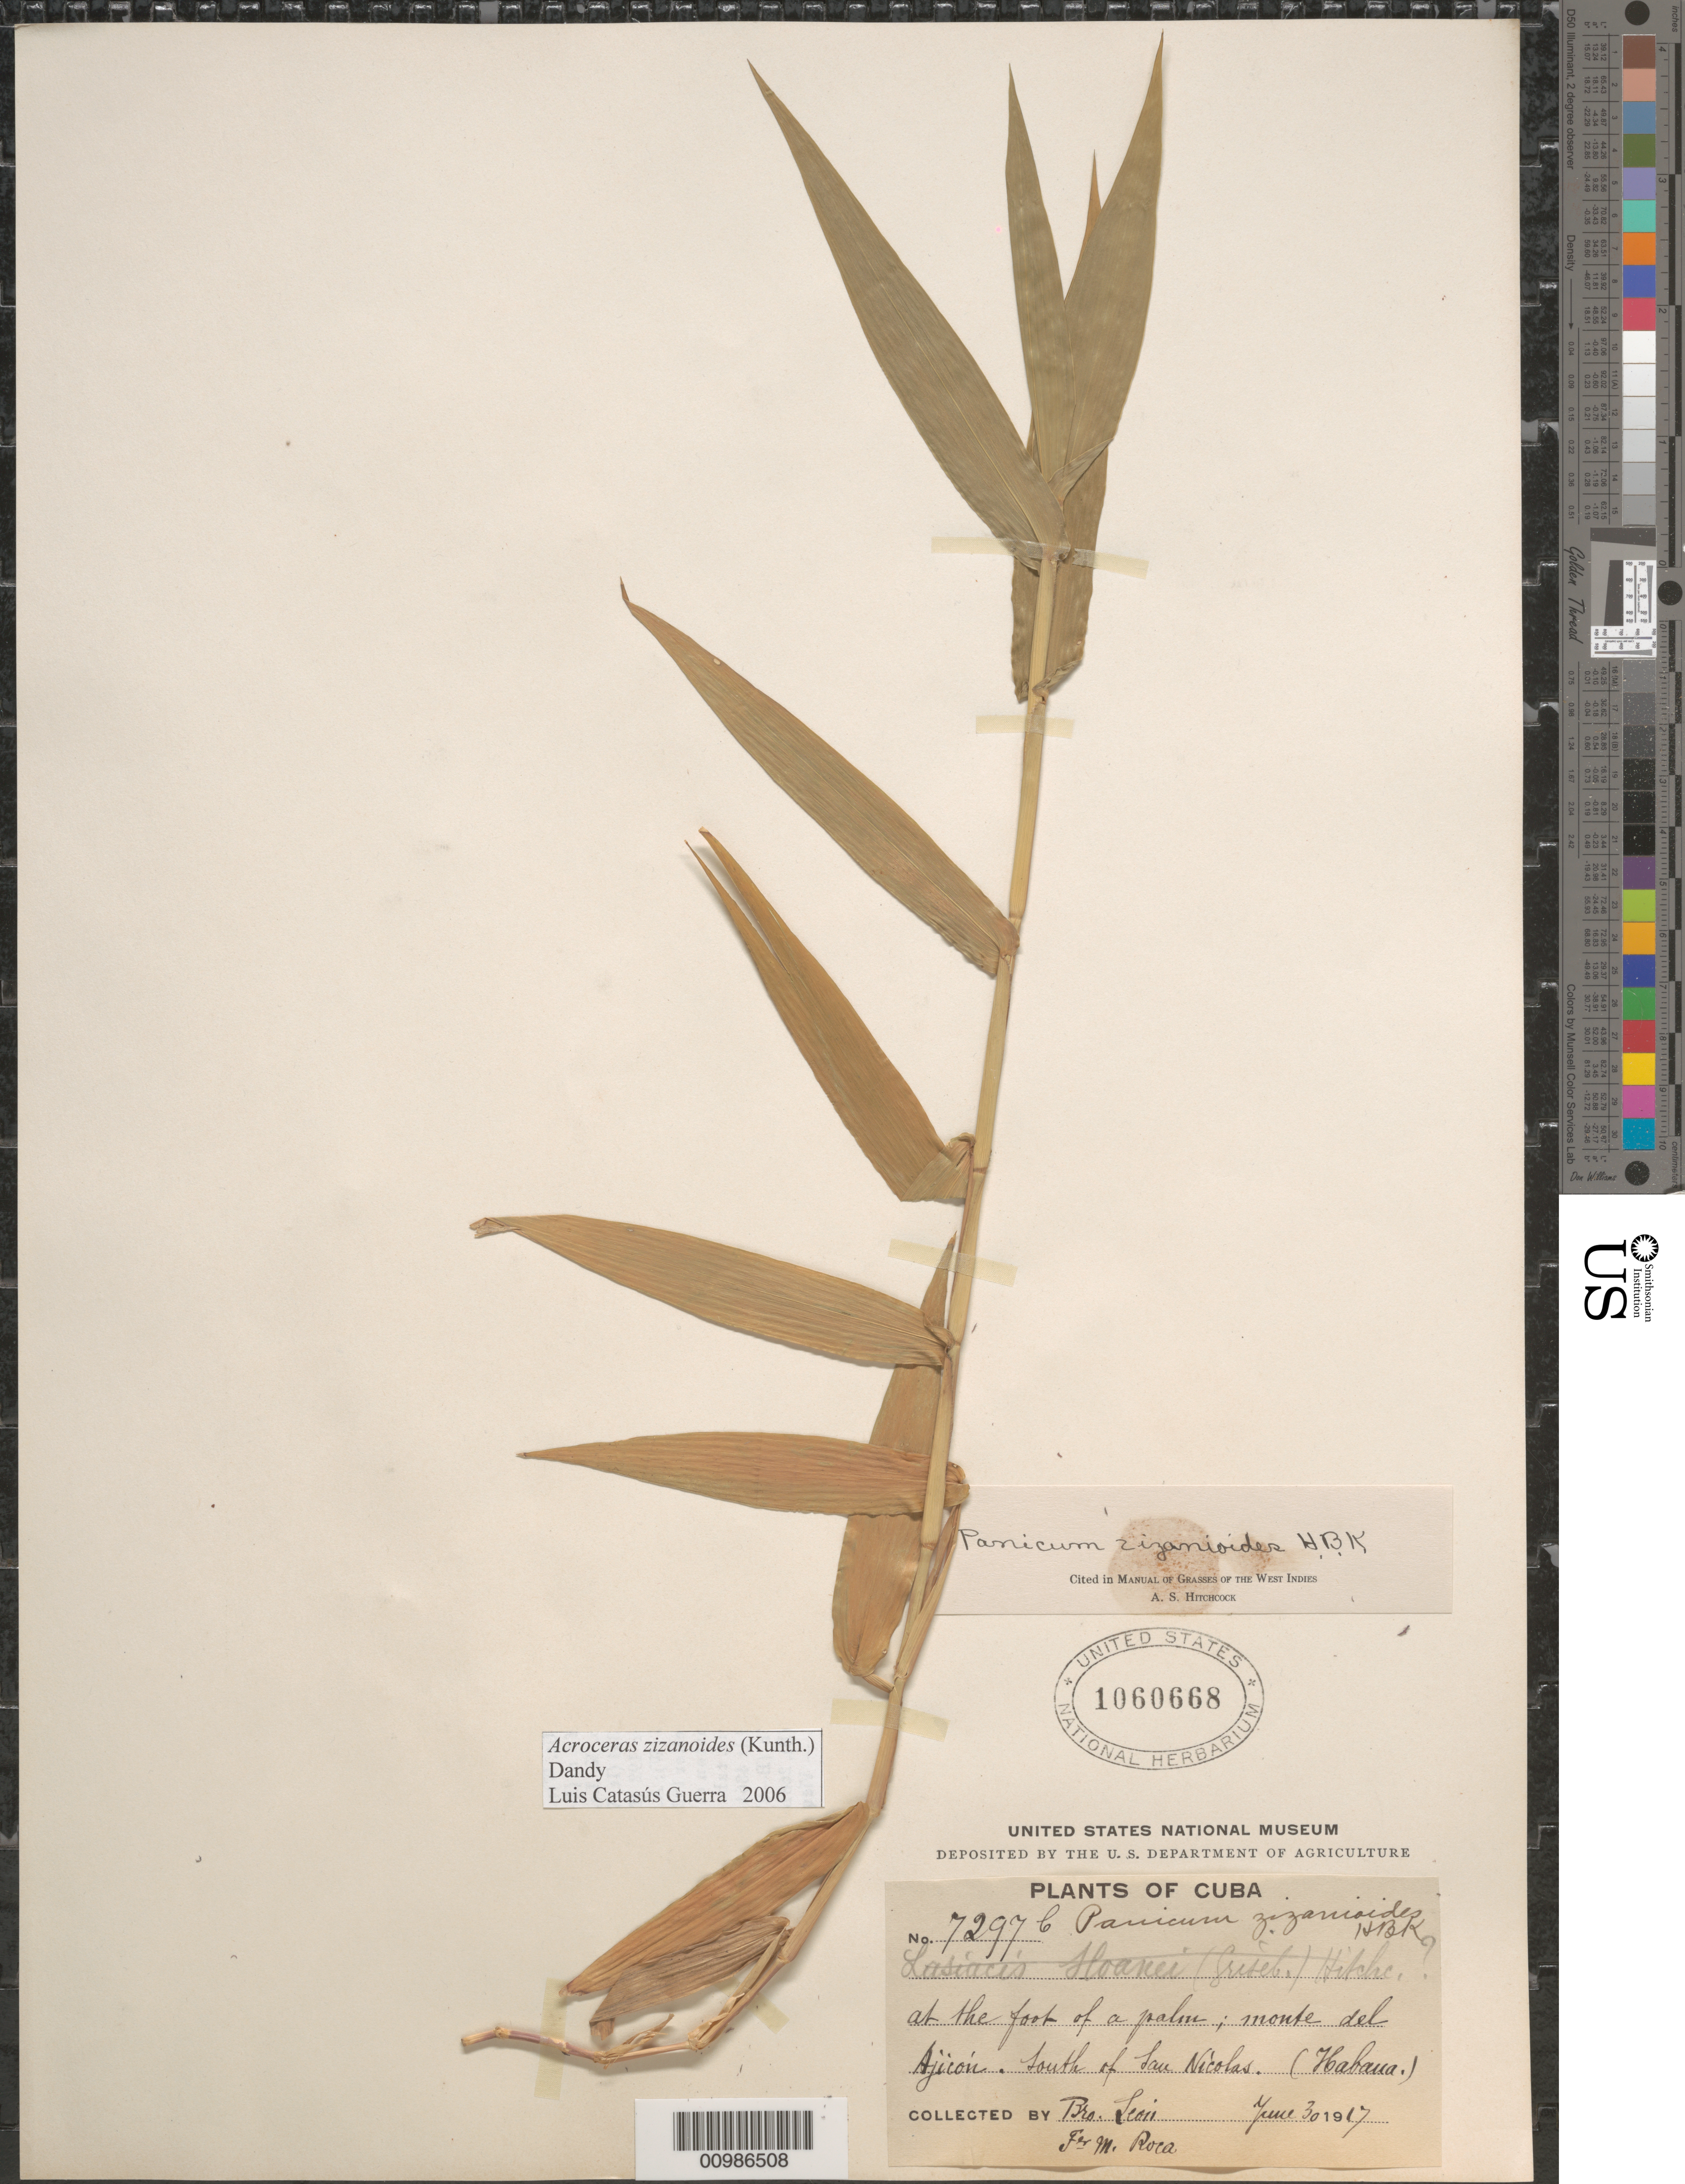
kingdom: Plantae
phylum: Tracheophyta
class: Liliopsida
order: Poales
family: Poaceae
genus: Acroceras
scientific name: Acroceras zizanioides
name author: (Kunth) Dandy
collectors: Bro. León, Bro. León & M. Roca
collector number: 7297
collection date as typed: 30 Jun 1917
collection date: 1917-06-30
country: Cuba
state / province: La Habana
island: Cuba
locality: Monte del Ajicon; south of Lau Nicolas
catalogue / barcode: US 1060668